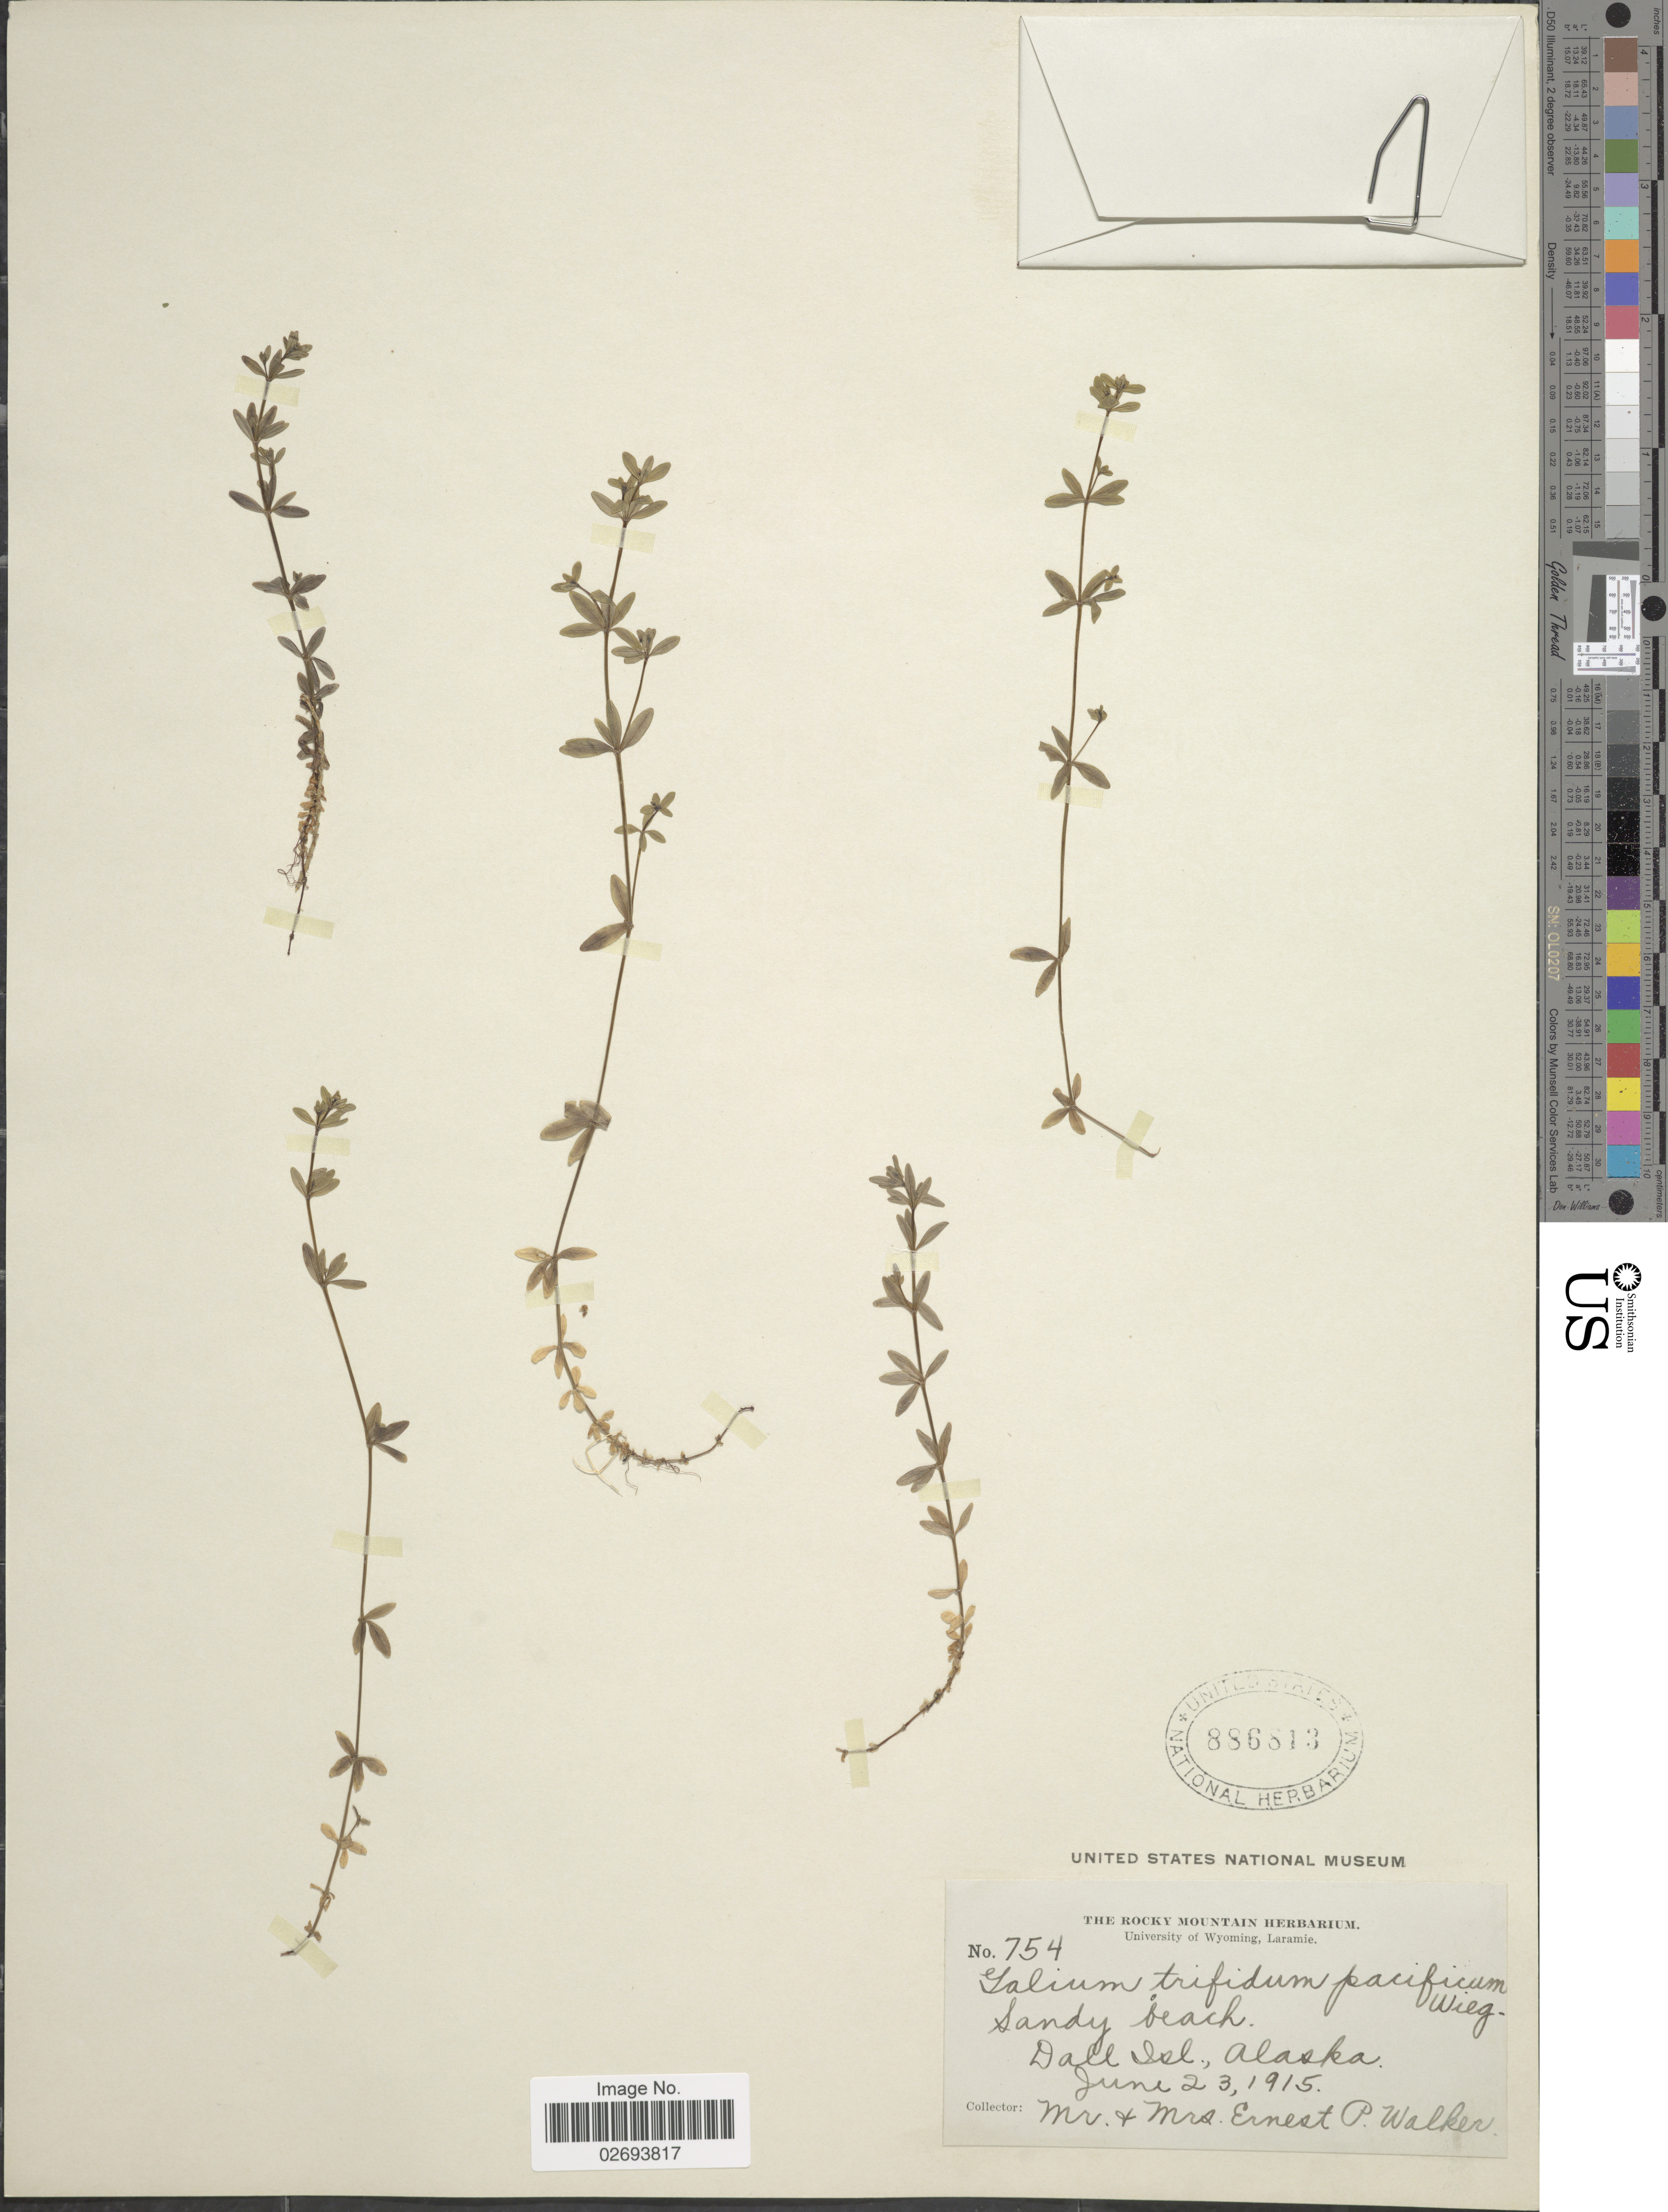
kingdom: Plantae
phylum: Tracheophyta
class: Magnoliopsida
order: Gentianales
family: Rubiaceae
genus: Galium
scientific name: Galium trifidum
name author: L.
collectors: E. P. Walker & E. Walker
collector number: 754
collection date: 1915-06-23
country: United States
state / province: Alaska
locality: Sandy beach, Dall Isl.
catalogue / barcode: US 886813